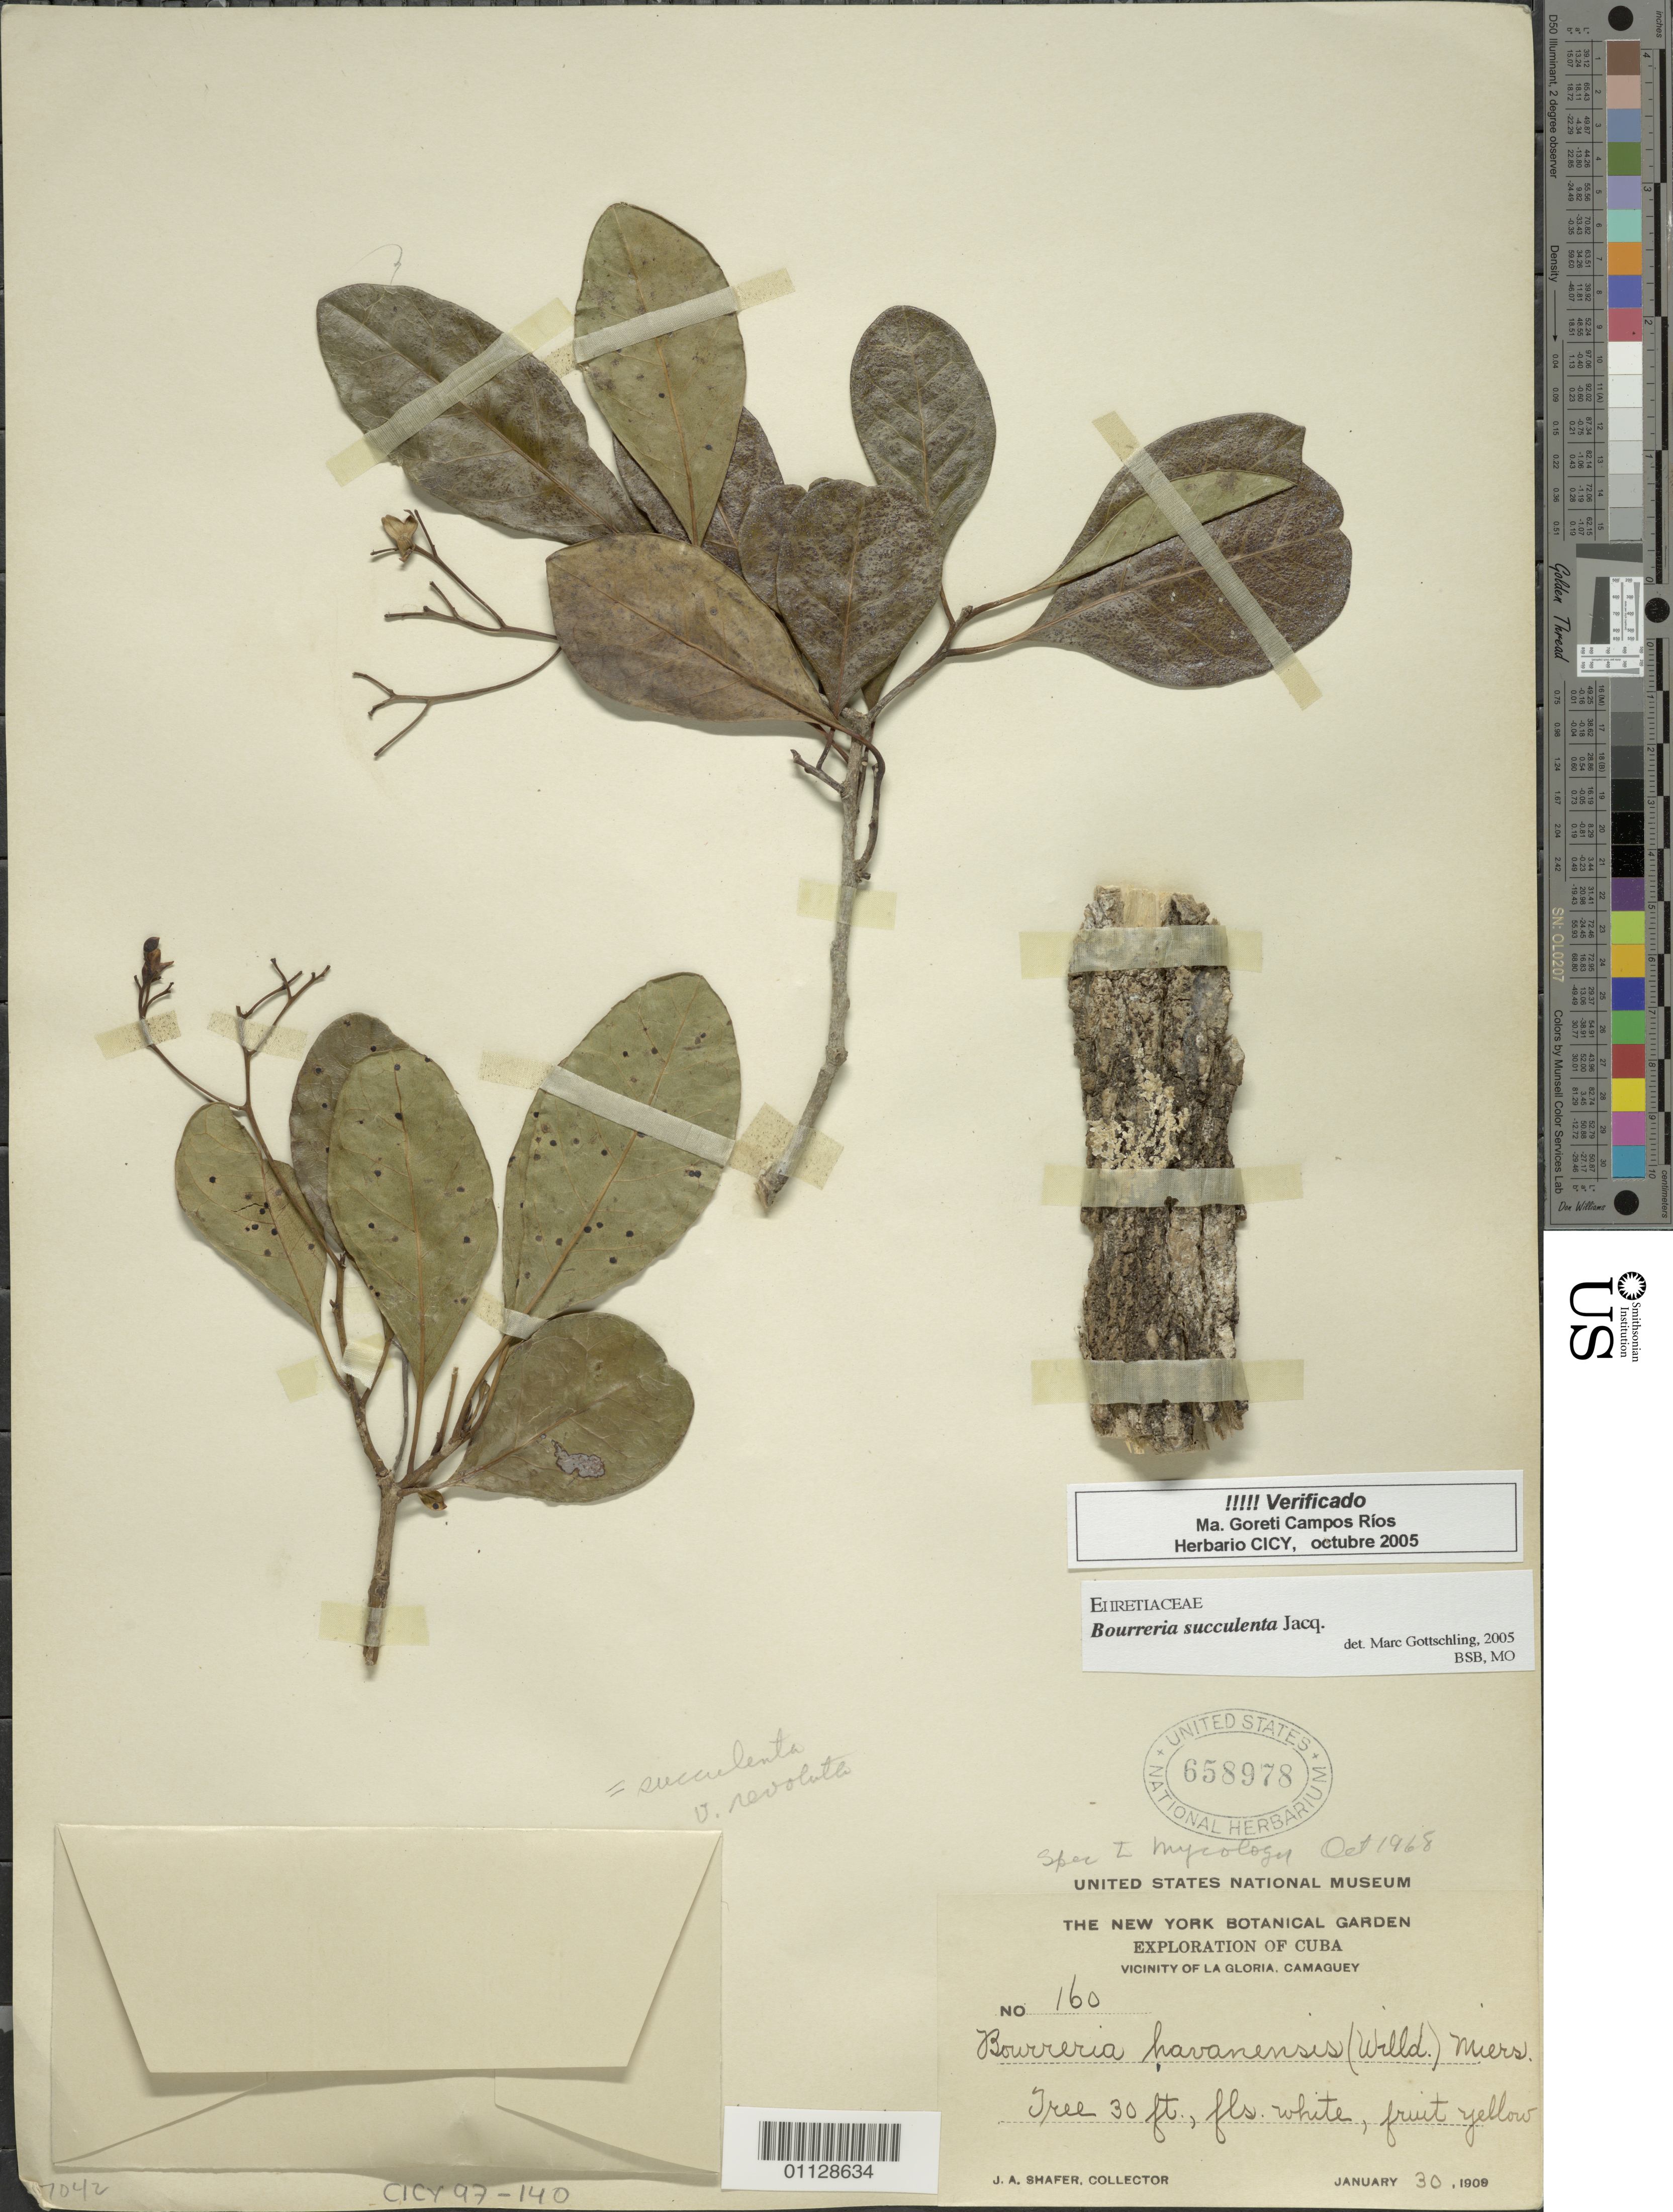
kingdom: Plantae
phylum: Tracheophyta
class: Magnoliopsida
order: Boraginales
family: Ehretiaceae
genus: Bourreria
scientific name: Bourreria succulenta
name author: Jacq.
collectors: J. A. Shafer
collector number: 160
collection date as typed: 30 Jan 1909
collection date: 1909-01-30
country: Cuba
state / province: Camagüey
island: Cuba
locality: Vicinity of La Gloria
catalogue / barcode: US 658978